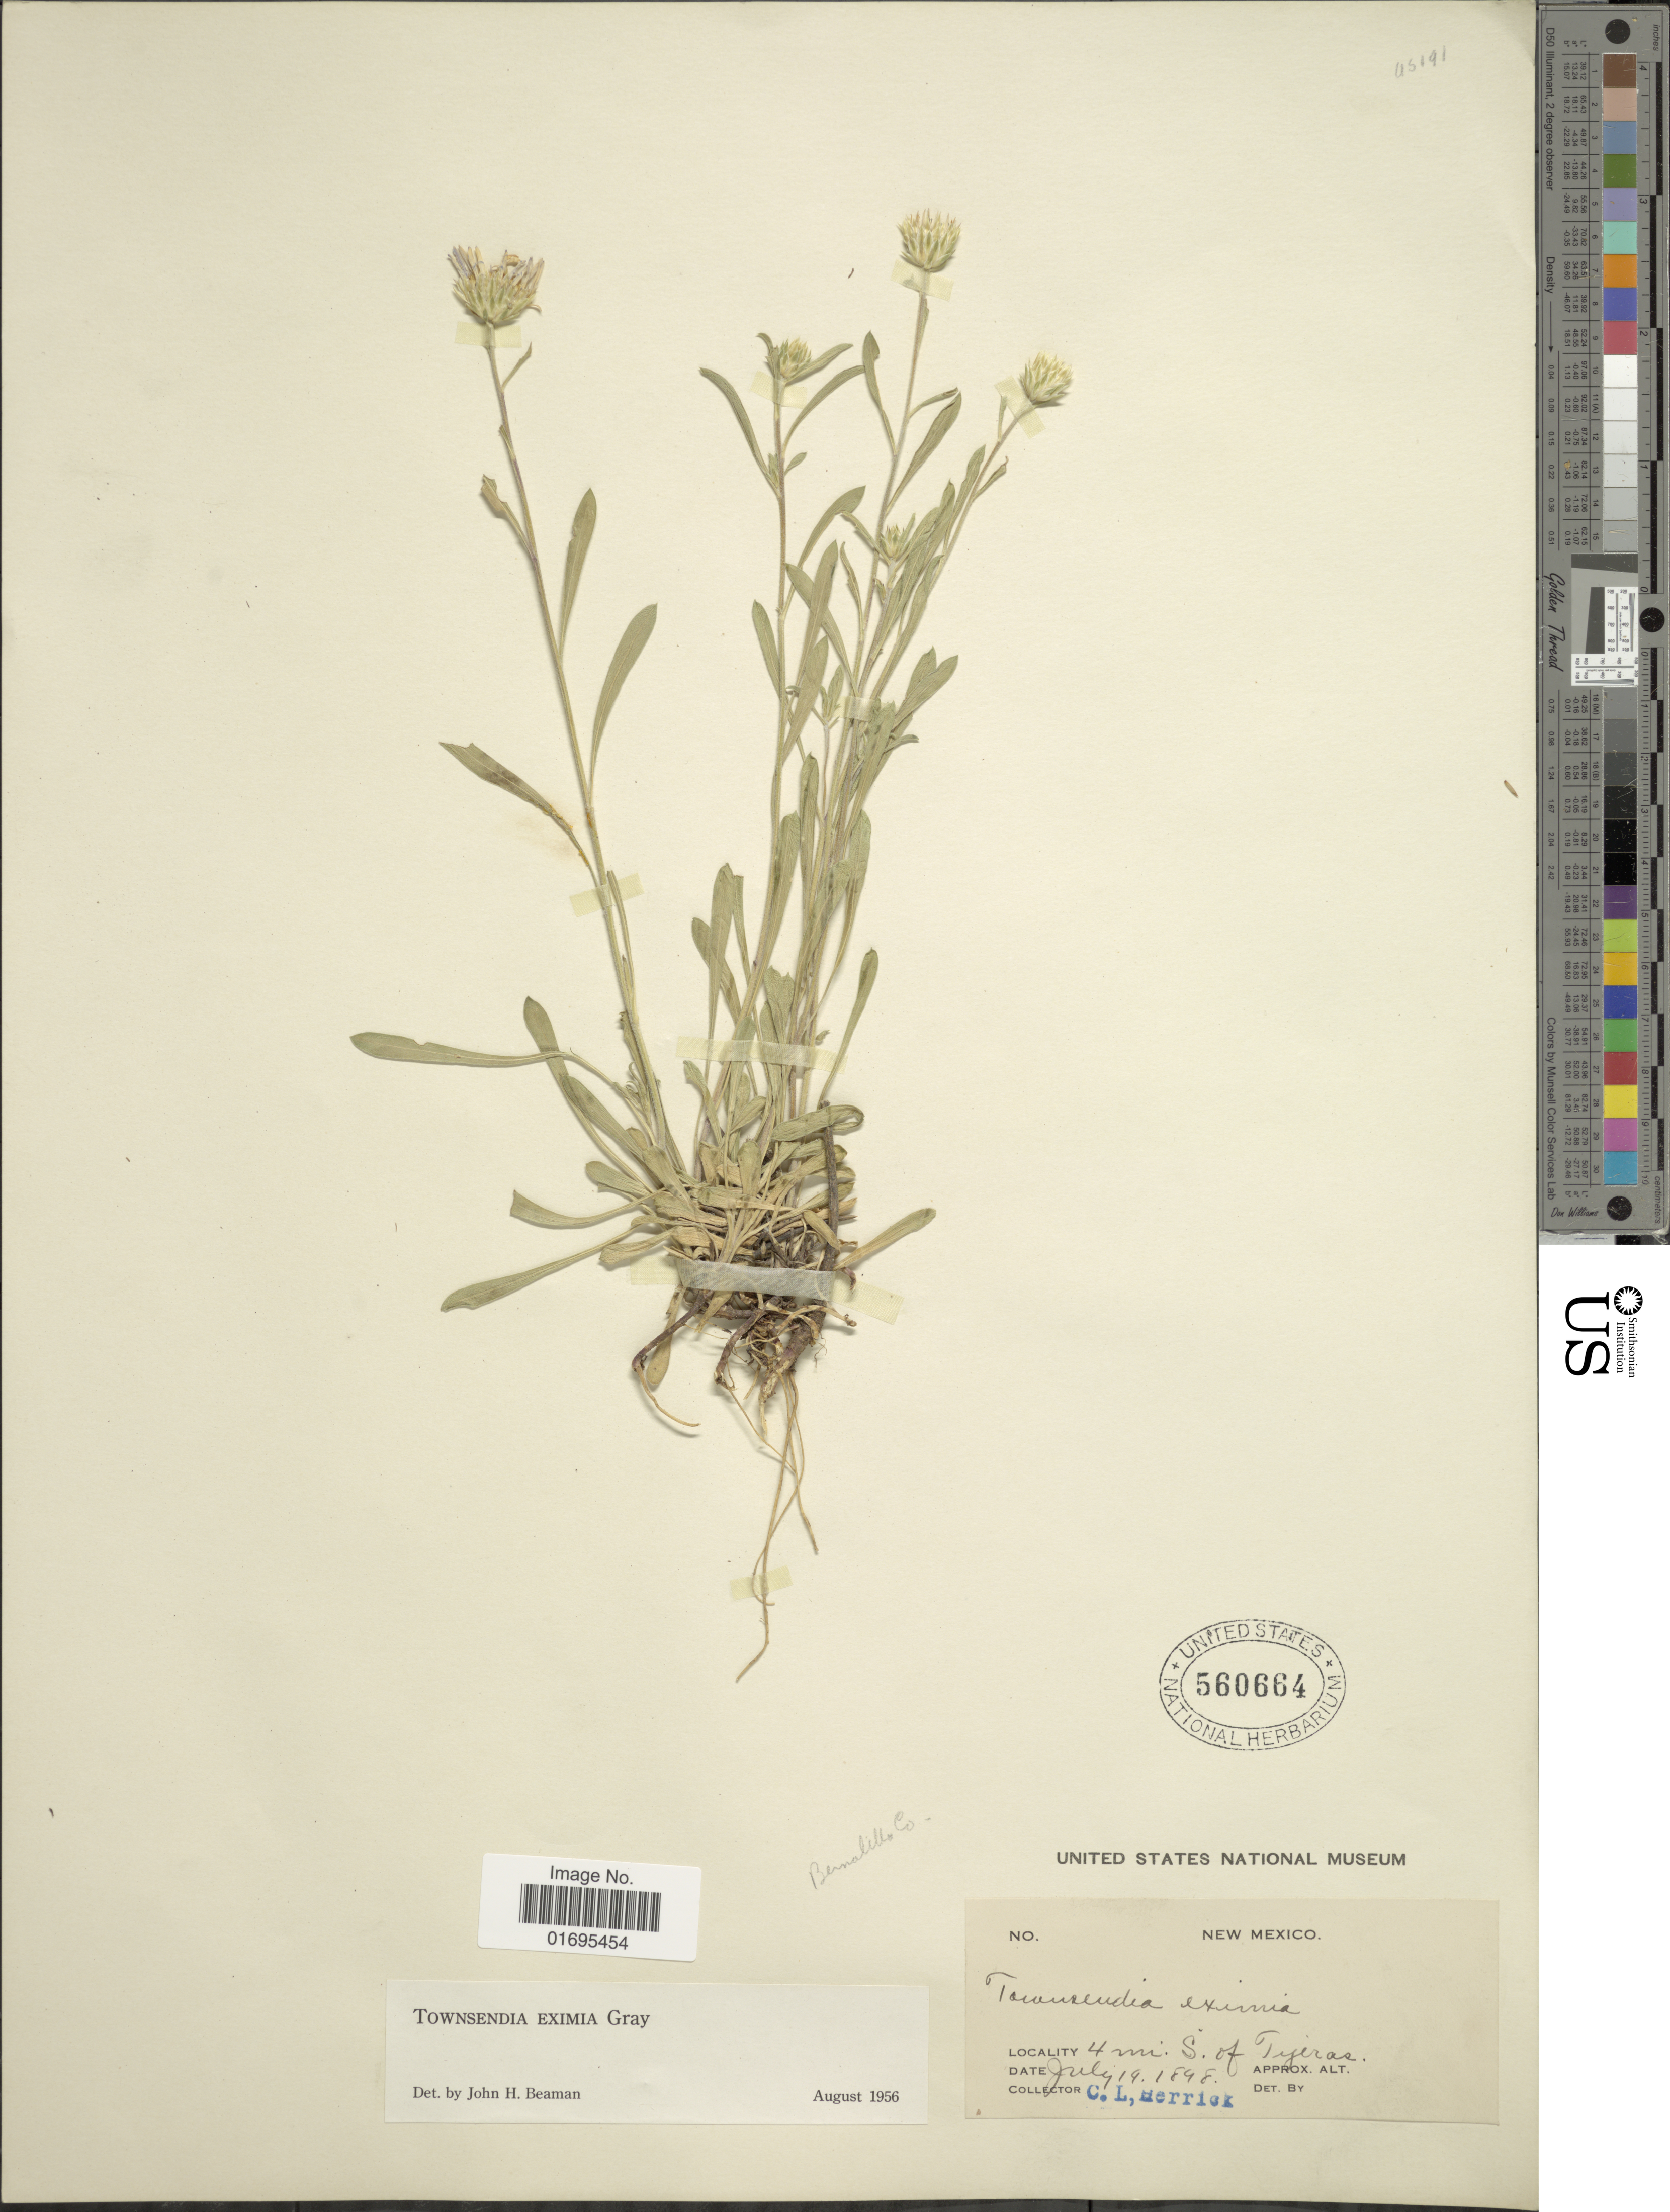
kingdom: Plantae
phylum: Tracheophyta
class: Magnoliopsida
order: Asterales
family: Asteraceae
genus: Townsendia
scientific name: Townsendia eximia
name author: A. Gray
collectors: C. Herrick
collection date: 1848-07-14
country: United States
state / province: New Mexico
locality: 4 mi. S. of Tijeras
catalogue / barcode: US 560664